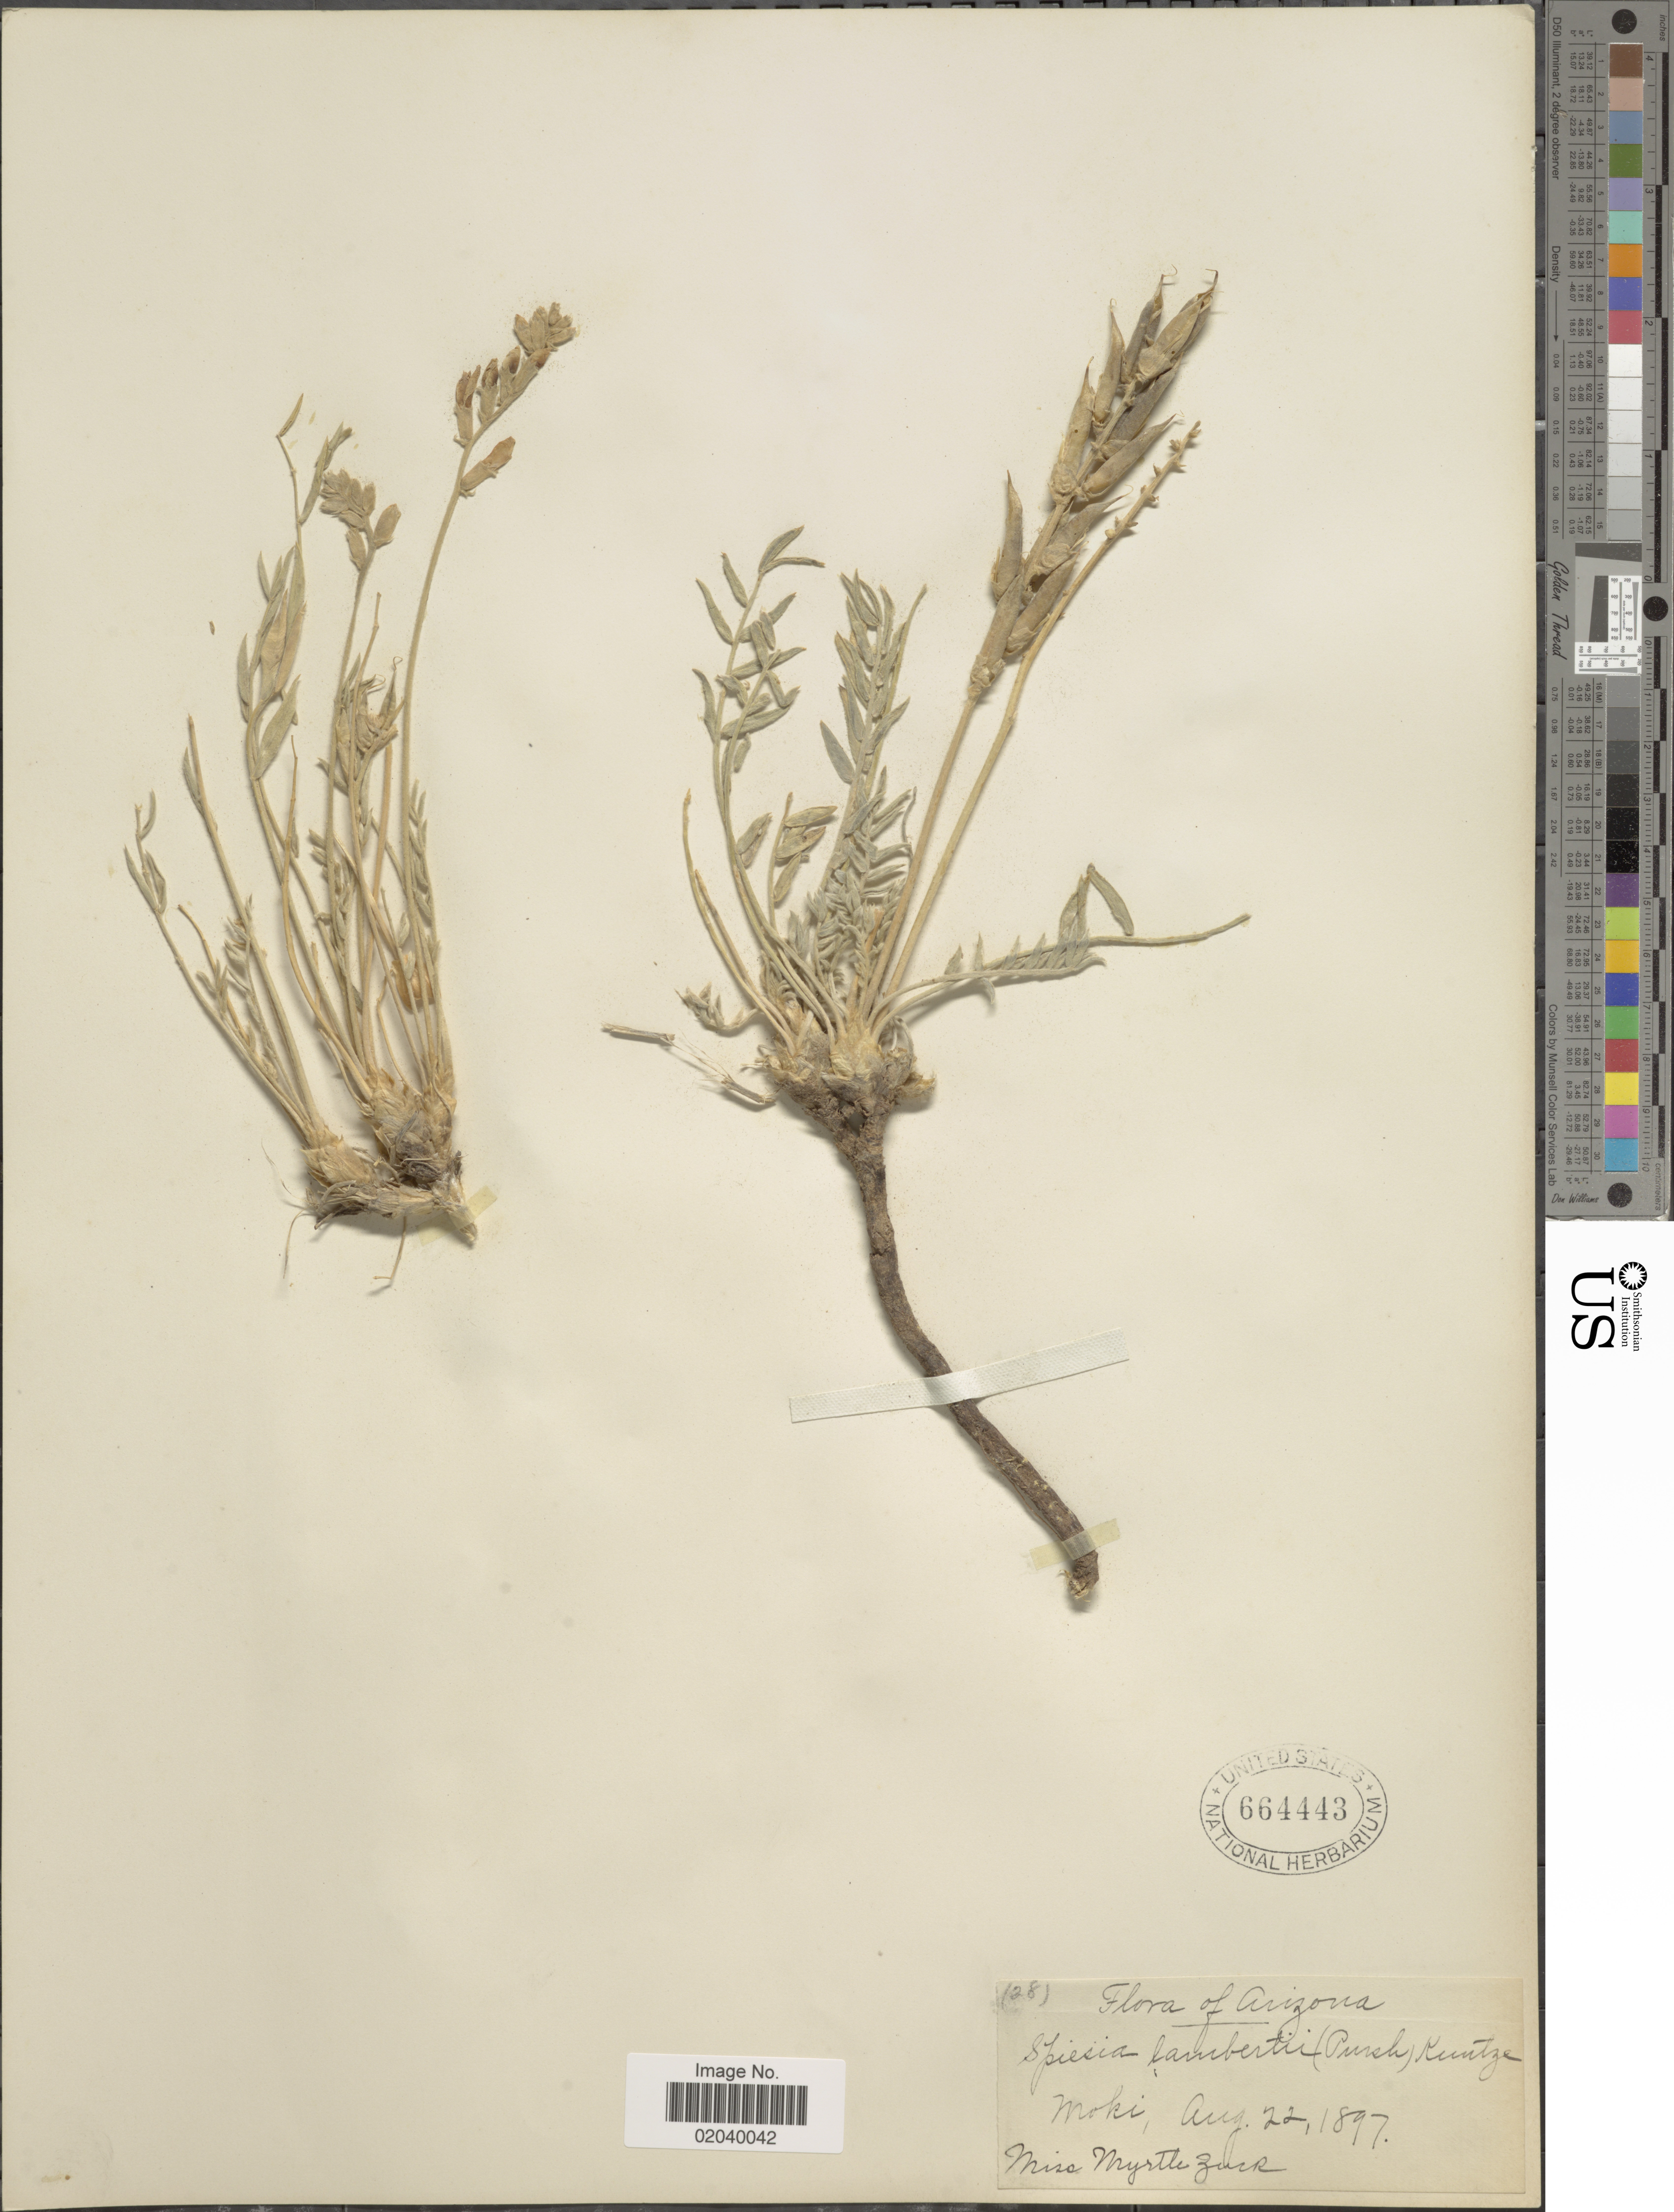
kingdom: Plantae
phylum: Tracheophyta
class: Magnoliopsida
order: Fabales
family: Fabaceae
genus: Oxytropis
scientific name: Oxytropis lambertii var. bigelovii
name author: A. Gray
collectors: M. Zuck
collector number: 28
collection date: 1897-08-22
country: United States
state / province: Arizona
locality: Moki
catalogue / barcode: US 664443